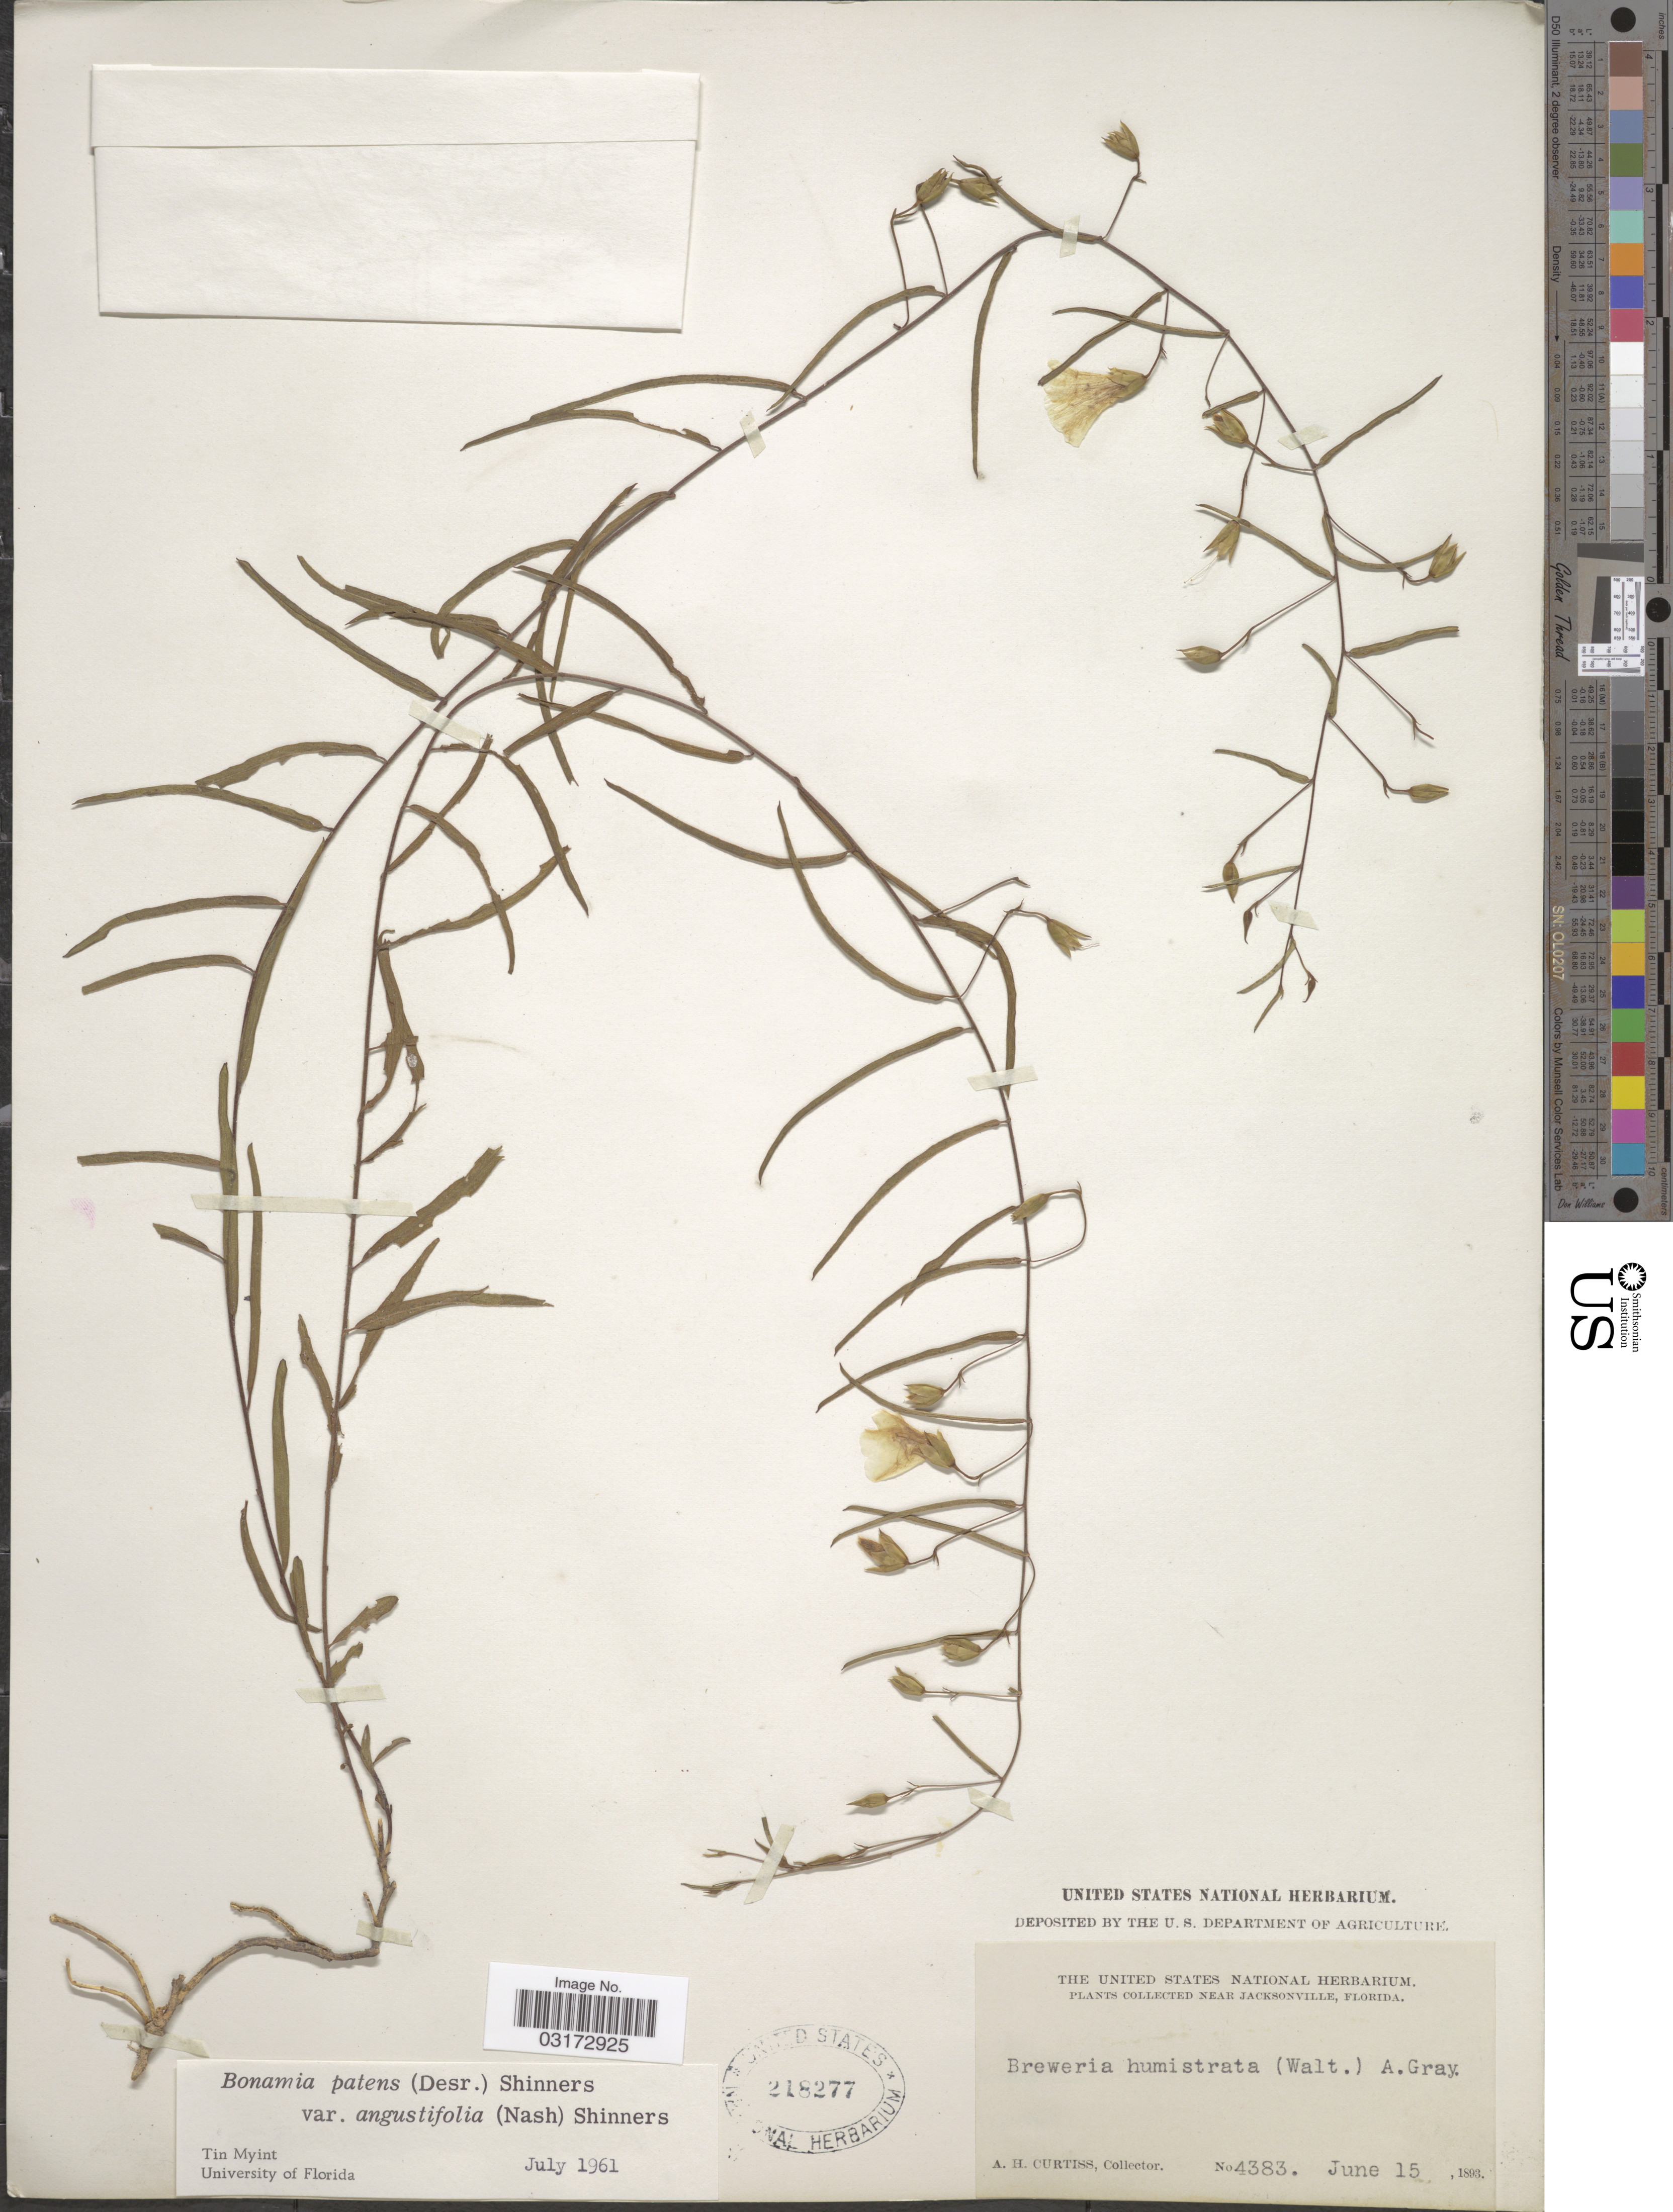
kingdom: Plantae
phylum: Tracheophyta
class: Magnoliopsida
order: Solanales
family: Convolvulaceae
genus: Stylisma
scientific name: Stylisma angustifolia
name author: (Nash) House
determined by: Strong, Mark T., (BOT), Smithsonian Institution - National Museum of Natural History (UNITED STATES)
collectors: A. H. Curtiss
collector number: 4383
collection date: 1893-06-15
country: United States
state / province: Florida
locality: Near Jacksonville.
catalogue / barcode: US 218277